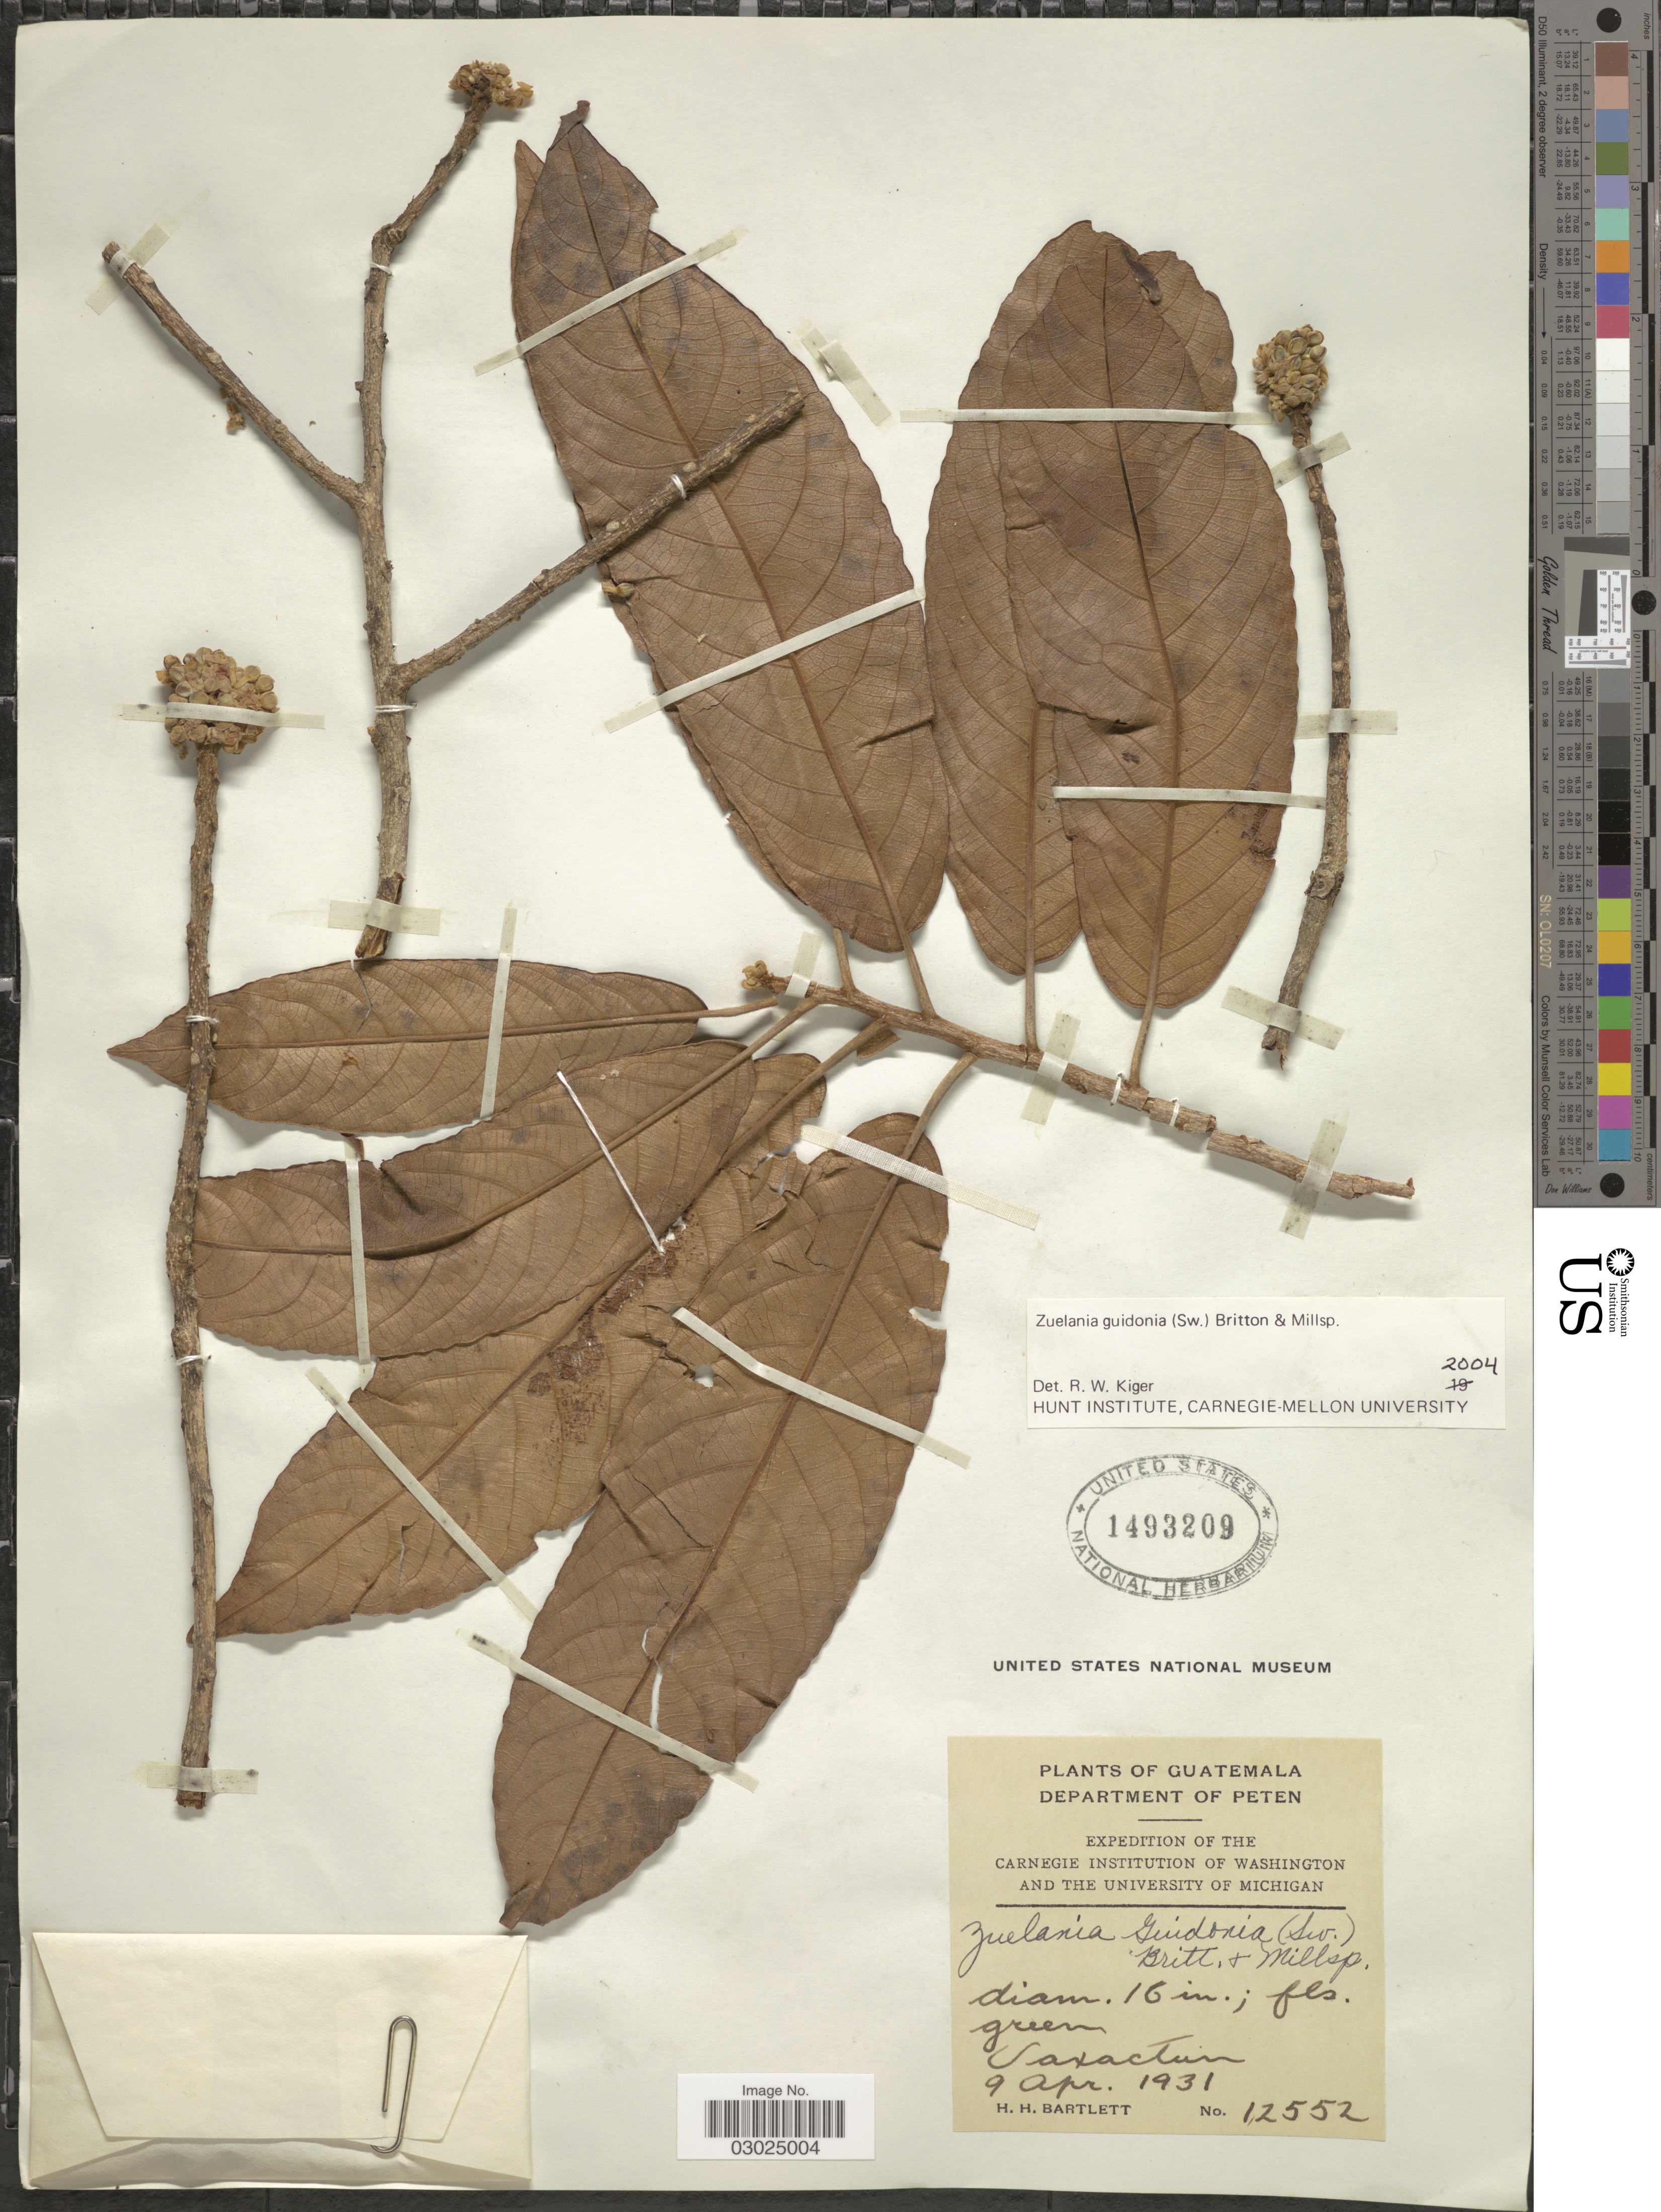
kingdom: Plantae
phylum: Tracheophyta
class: Magnoliopsida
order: Malpighiales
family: Salicaceae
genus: Casearia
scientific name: Casearia laetioides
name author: (A. Rich.) Warb.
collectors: H. H. Bartlett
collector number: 12552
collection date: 1931-04-09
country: Guatemala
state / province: El Petén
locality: Department of Peten. Uaxactun.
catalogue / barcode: US 1493209